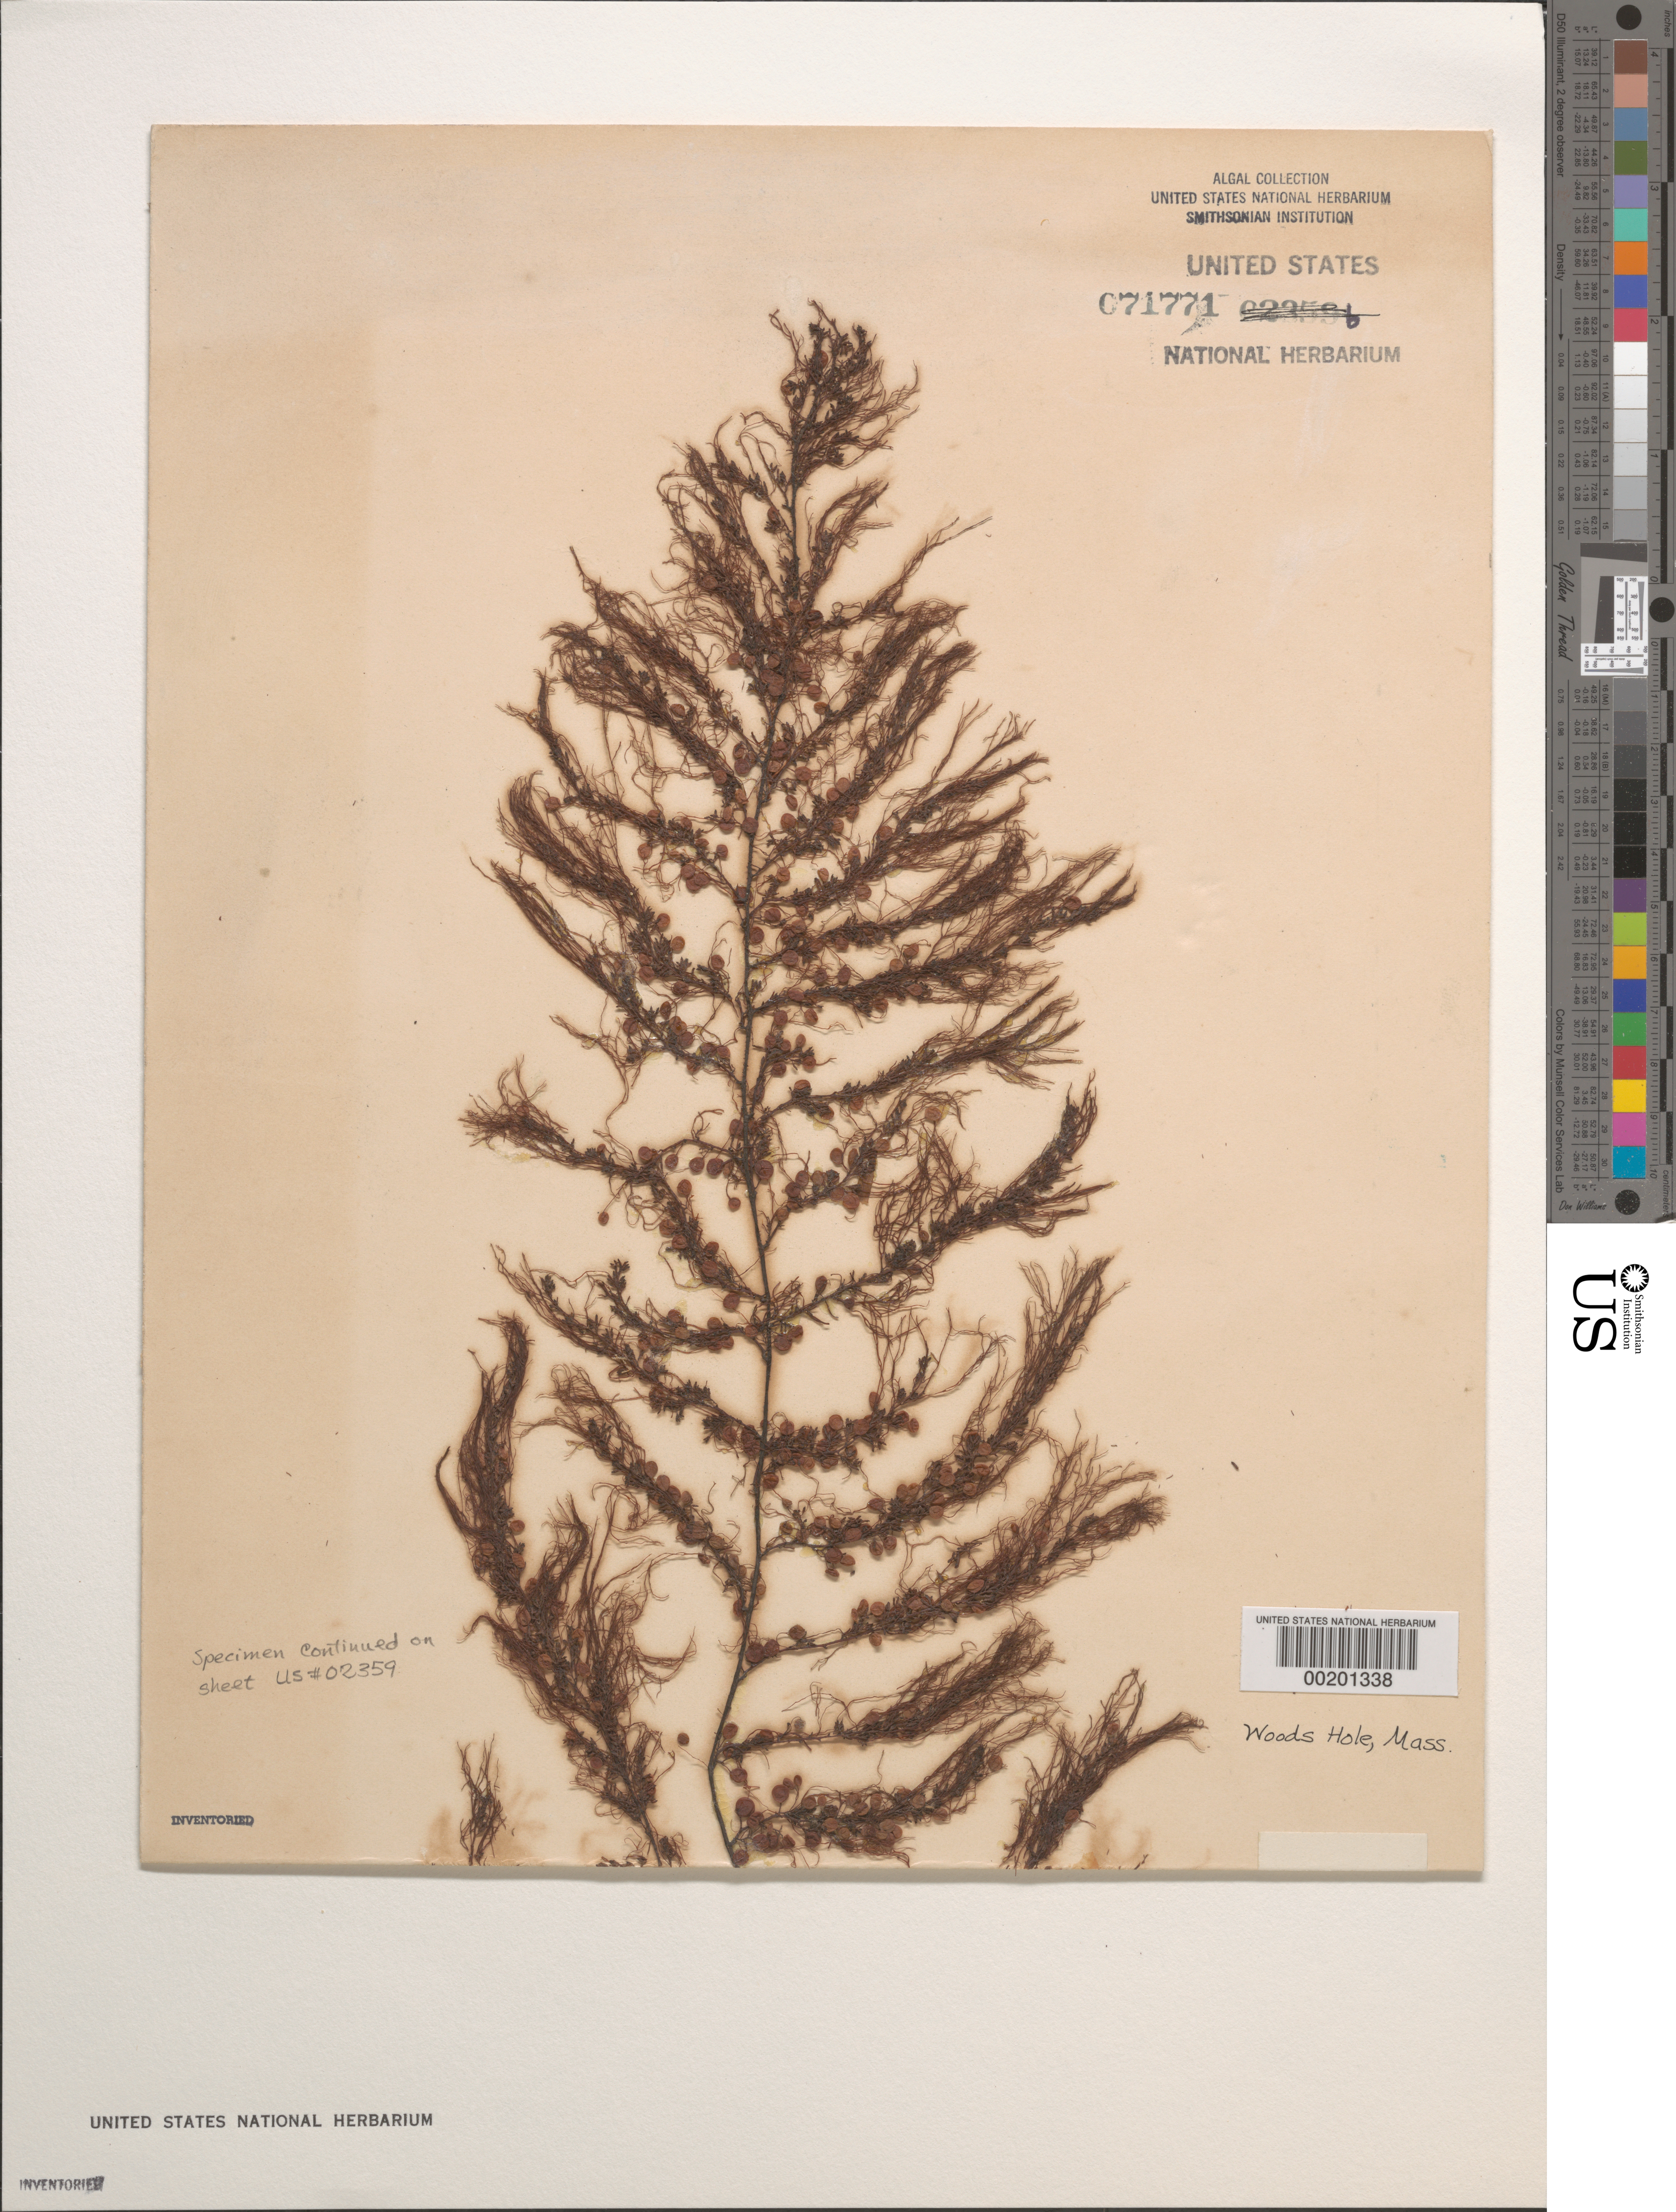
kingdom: Chromista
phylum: Ochrophyta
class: Phaeophyceae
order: Fucales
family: Sargassaceae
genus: Sargassum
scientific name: Sargassum vulgare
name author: C. Agardh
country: United States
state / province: Massachusetts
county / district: Barnstable County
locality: Woods Hole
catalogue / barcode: US 71771